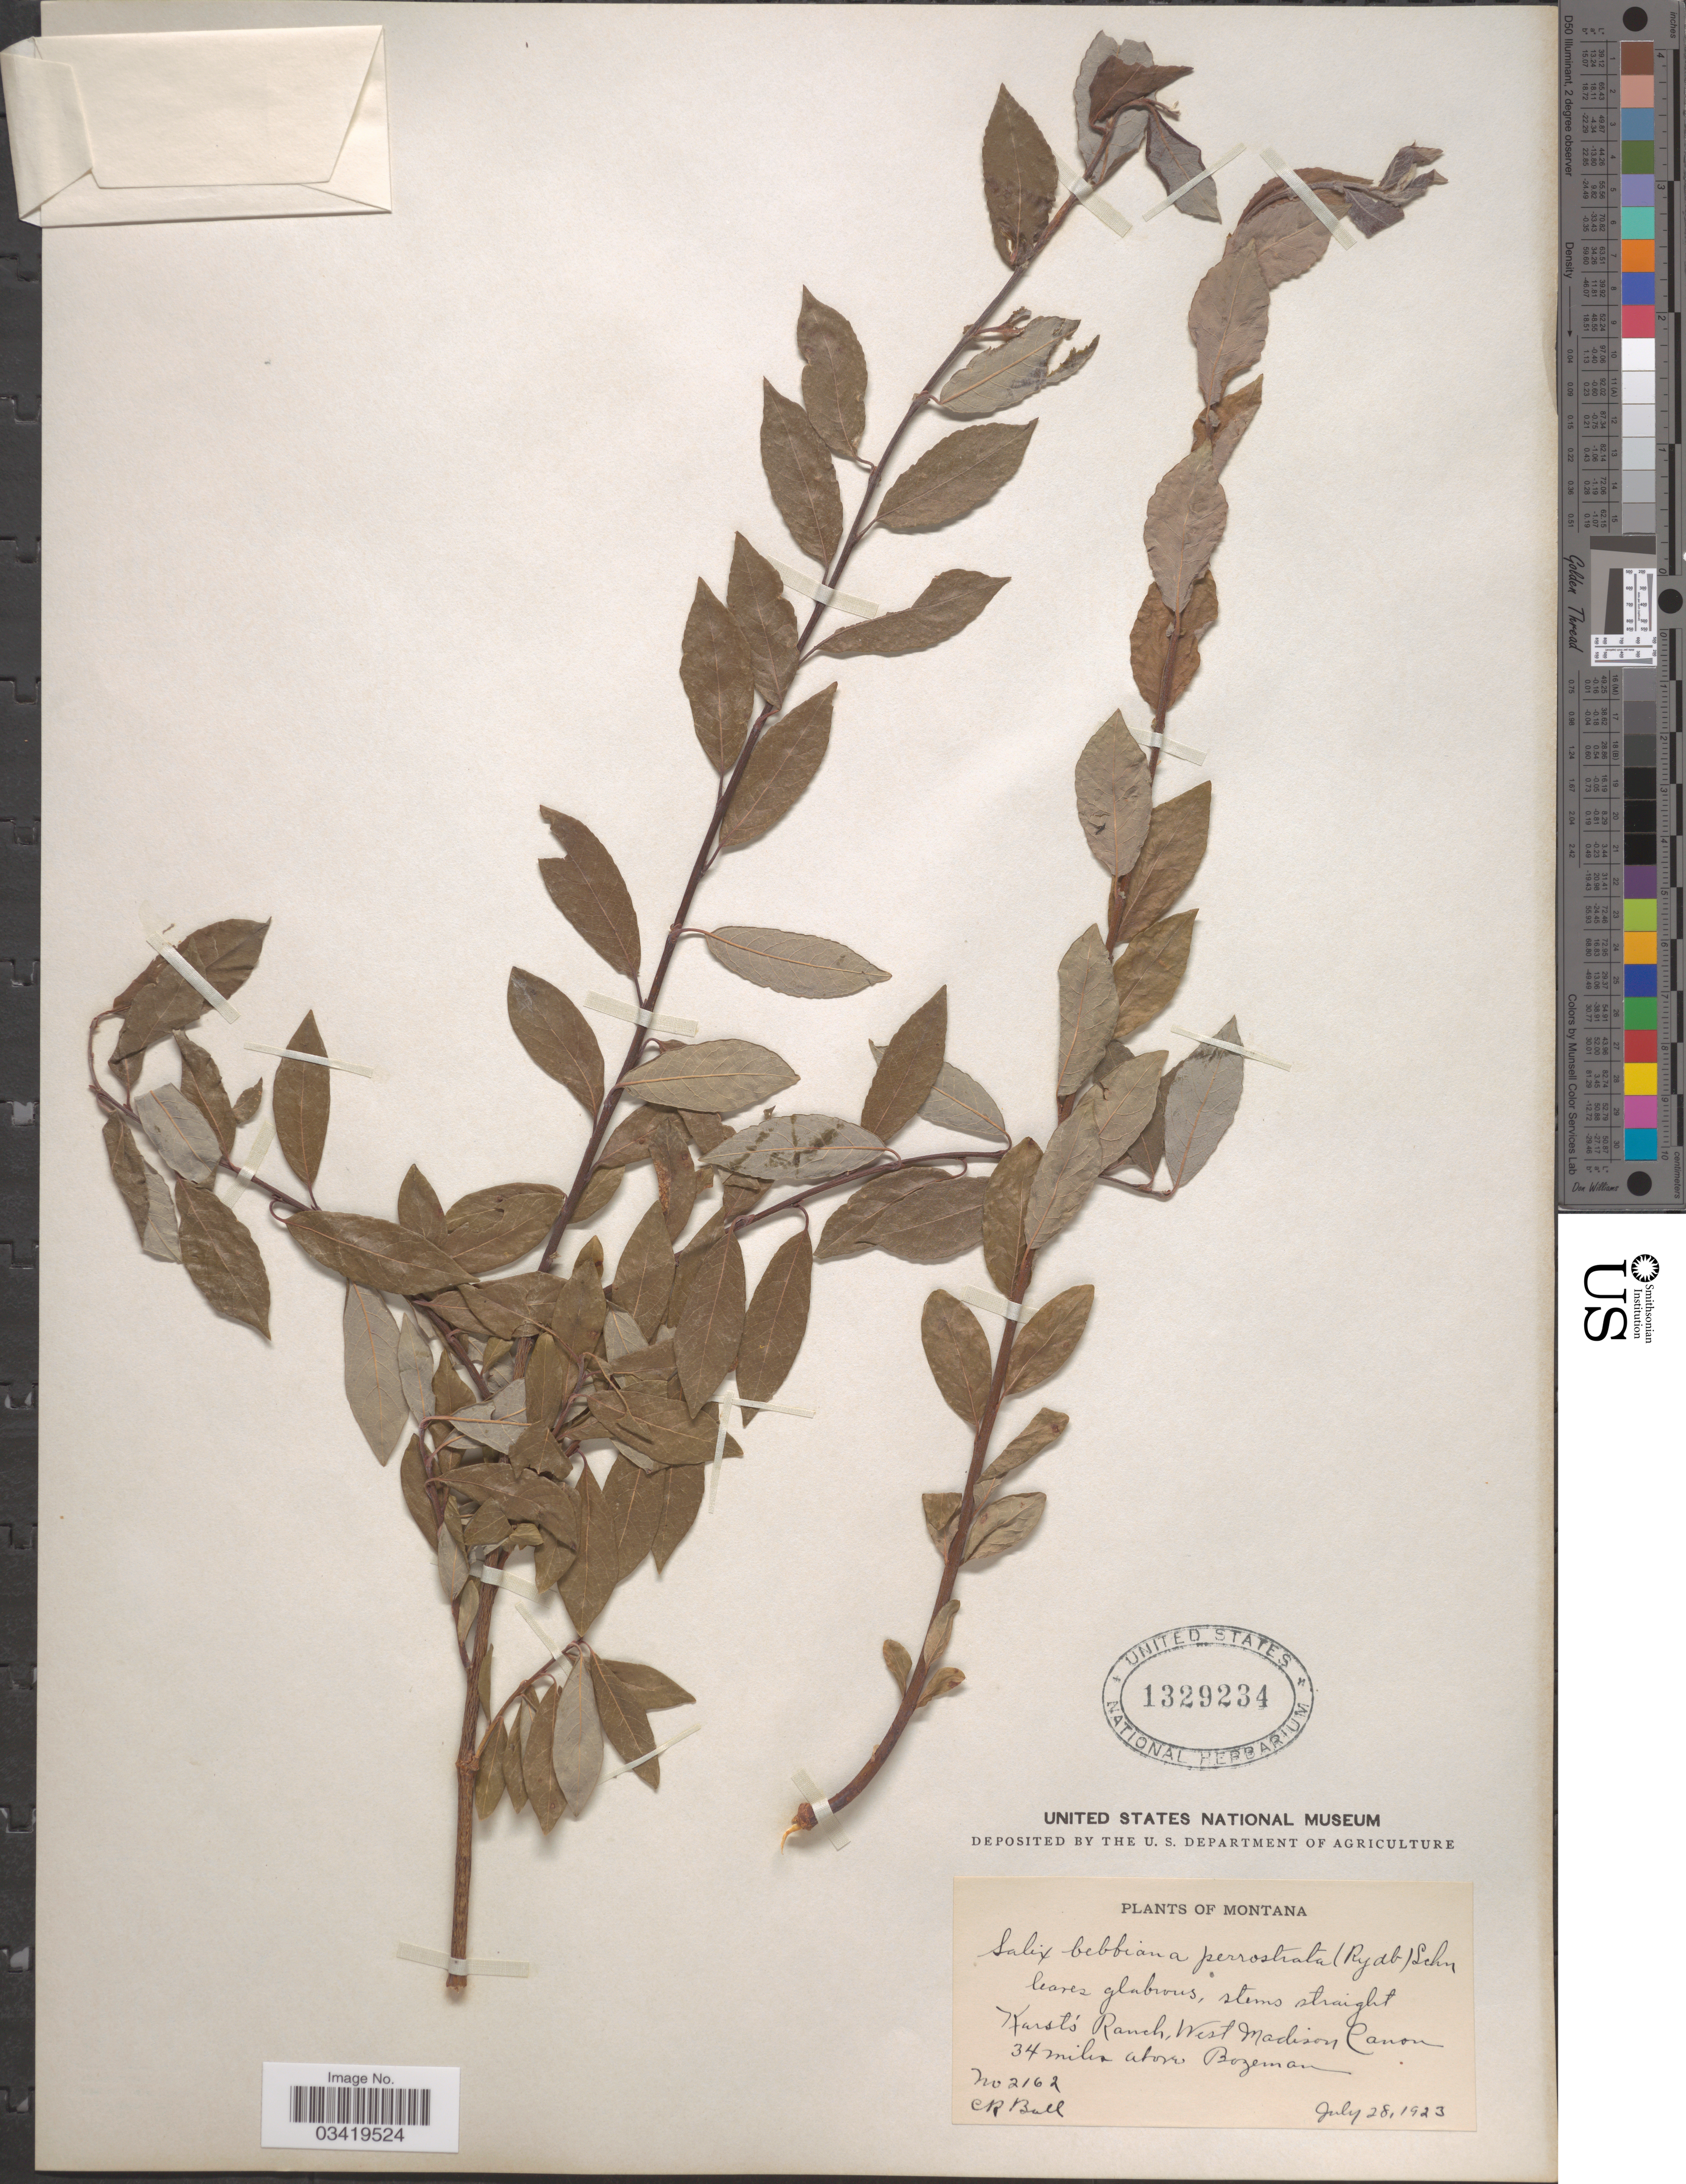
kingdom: Plantae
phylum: Tracheophyta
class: Magnoliopsida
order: Malpighiales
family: Salicaceae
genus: Salix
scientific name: Salix bebbiana var. perrostrata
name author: Sarg.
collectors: C. R. Ball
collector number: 2162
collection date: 1923-07-28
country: United States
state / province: Montana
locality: Karst's Ranch, West Madison Canon. 34 miles above Bozeman.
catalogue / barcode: US 1329234